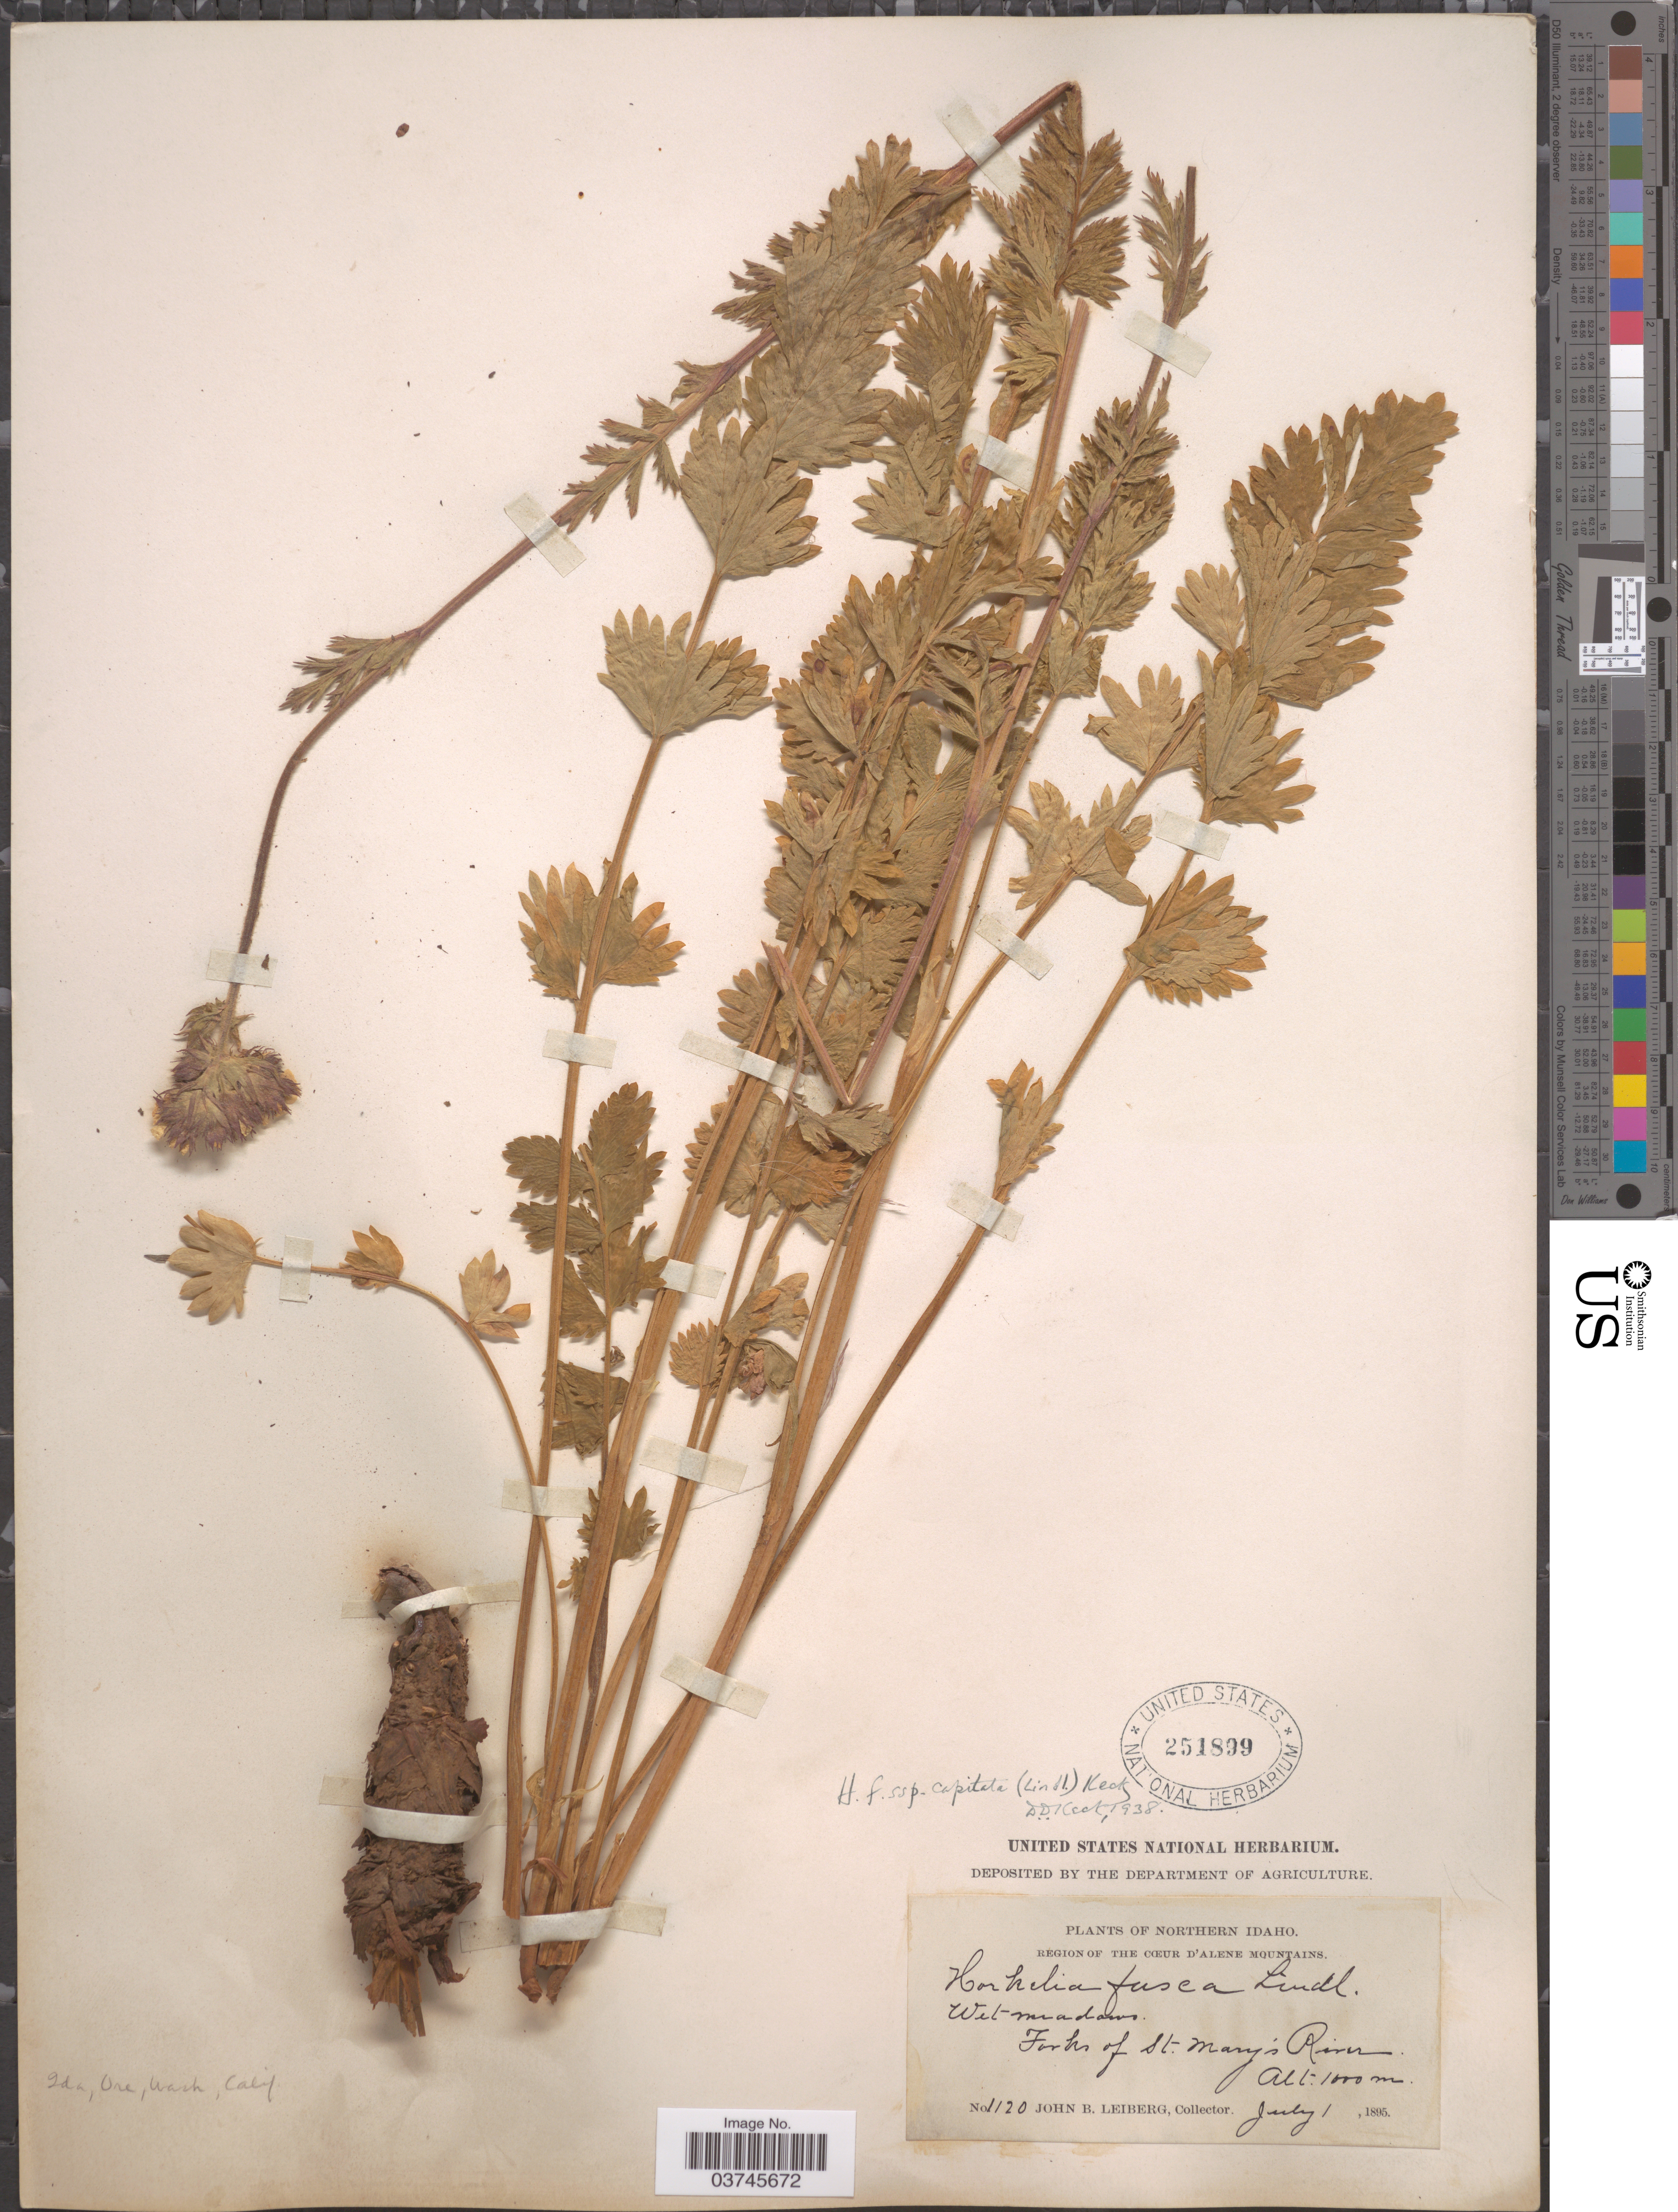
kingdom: Plantae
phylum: Tracheophyta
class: Magnoliopsida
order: Rosales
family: Rosaceae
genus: Potentilla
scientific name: Potentilla douglasii var. capitata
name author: (Lindl.) J.T. Howell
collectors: J. B. Leiberg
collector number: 1120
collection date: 1895-07-01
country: United States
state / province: Idaho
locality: Northern Idaho. Region of the Cœur d'Alene Mountains. Forks of St. Mary's River.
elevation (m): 1000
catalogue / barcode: US 251899